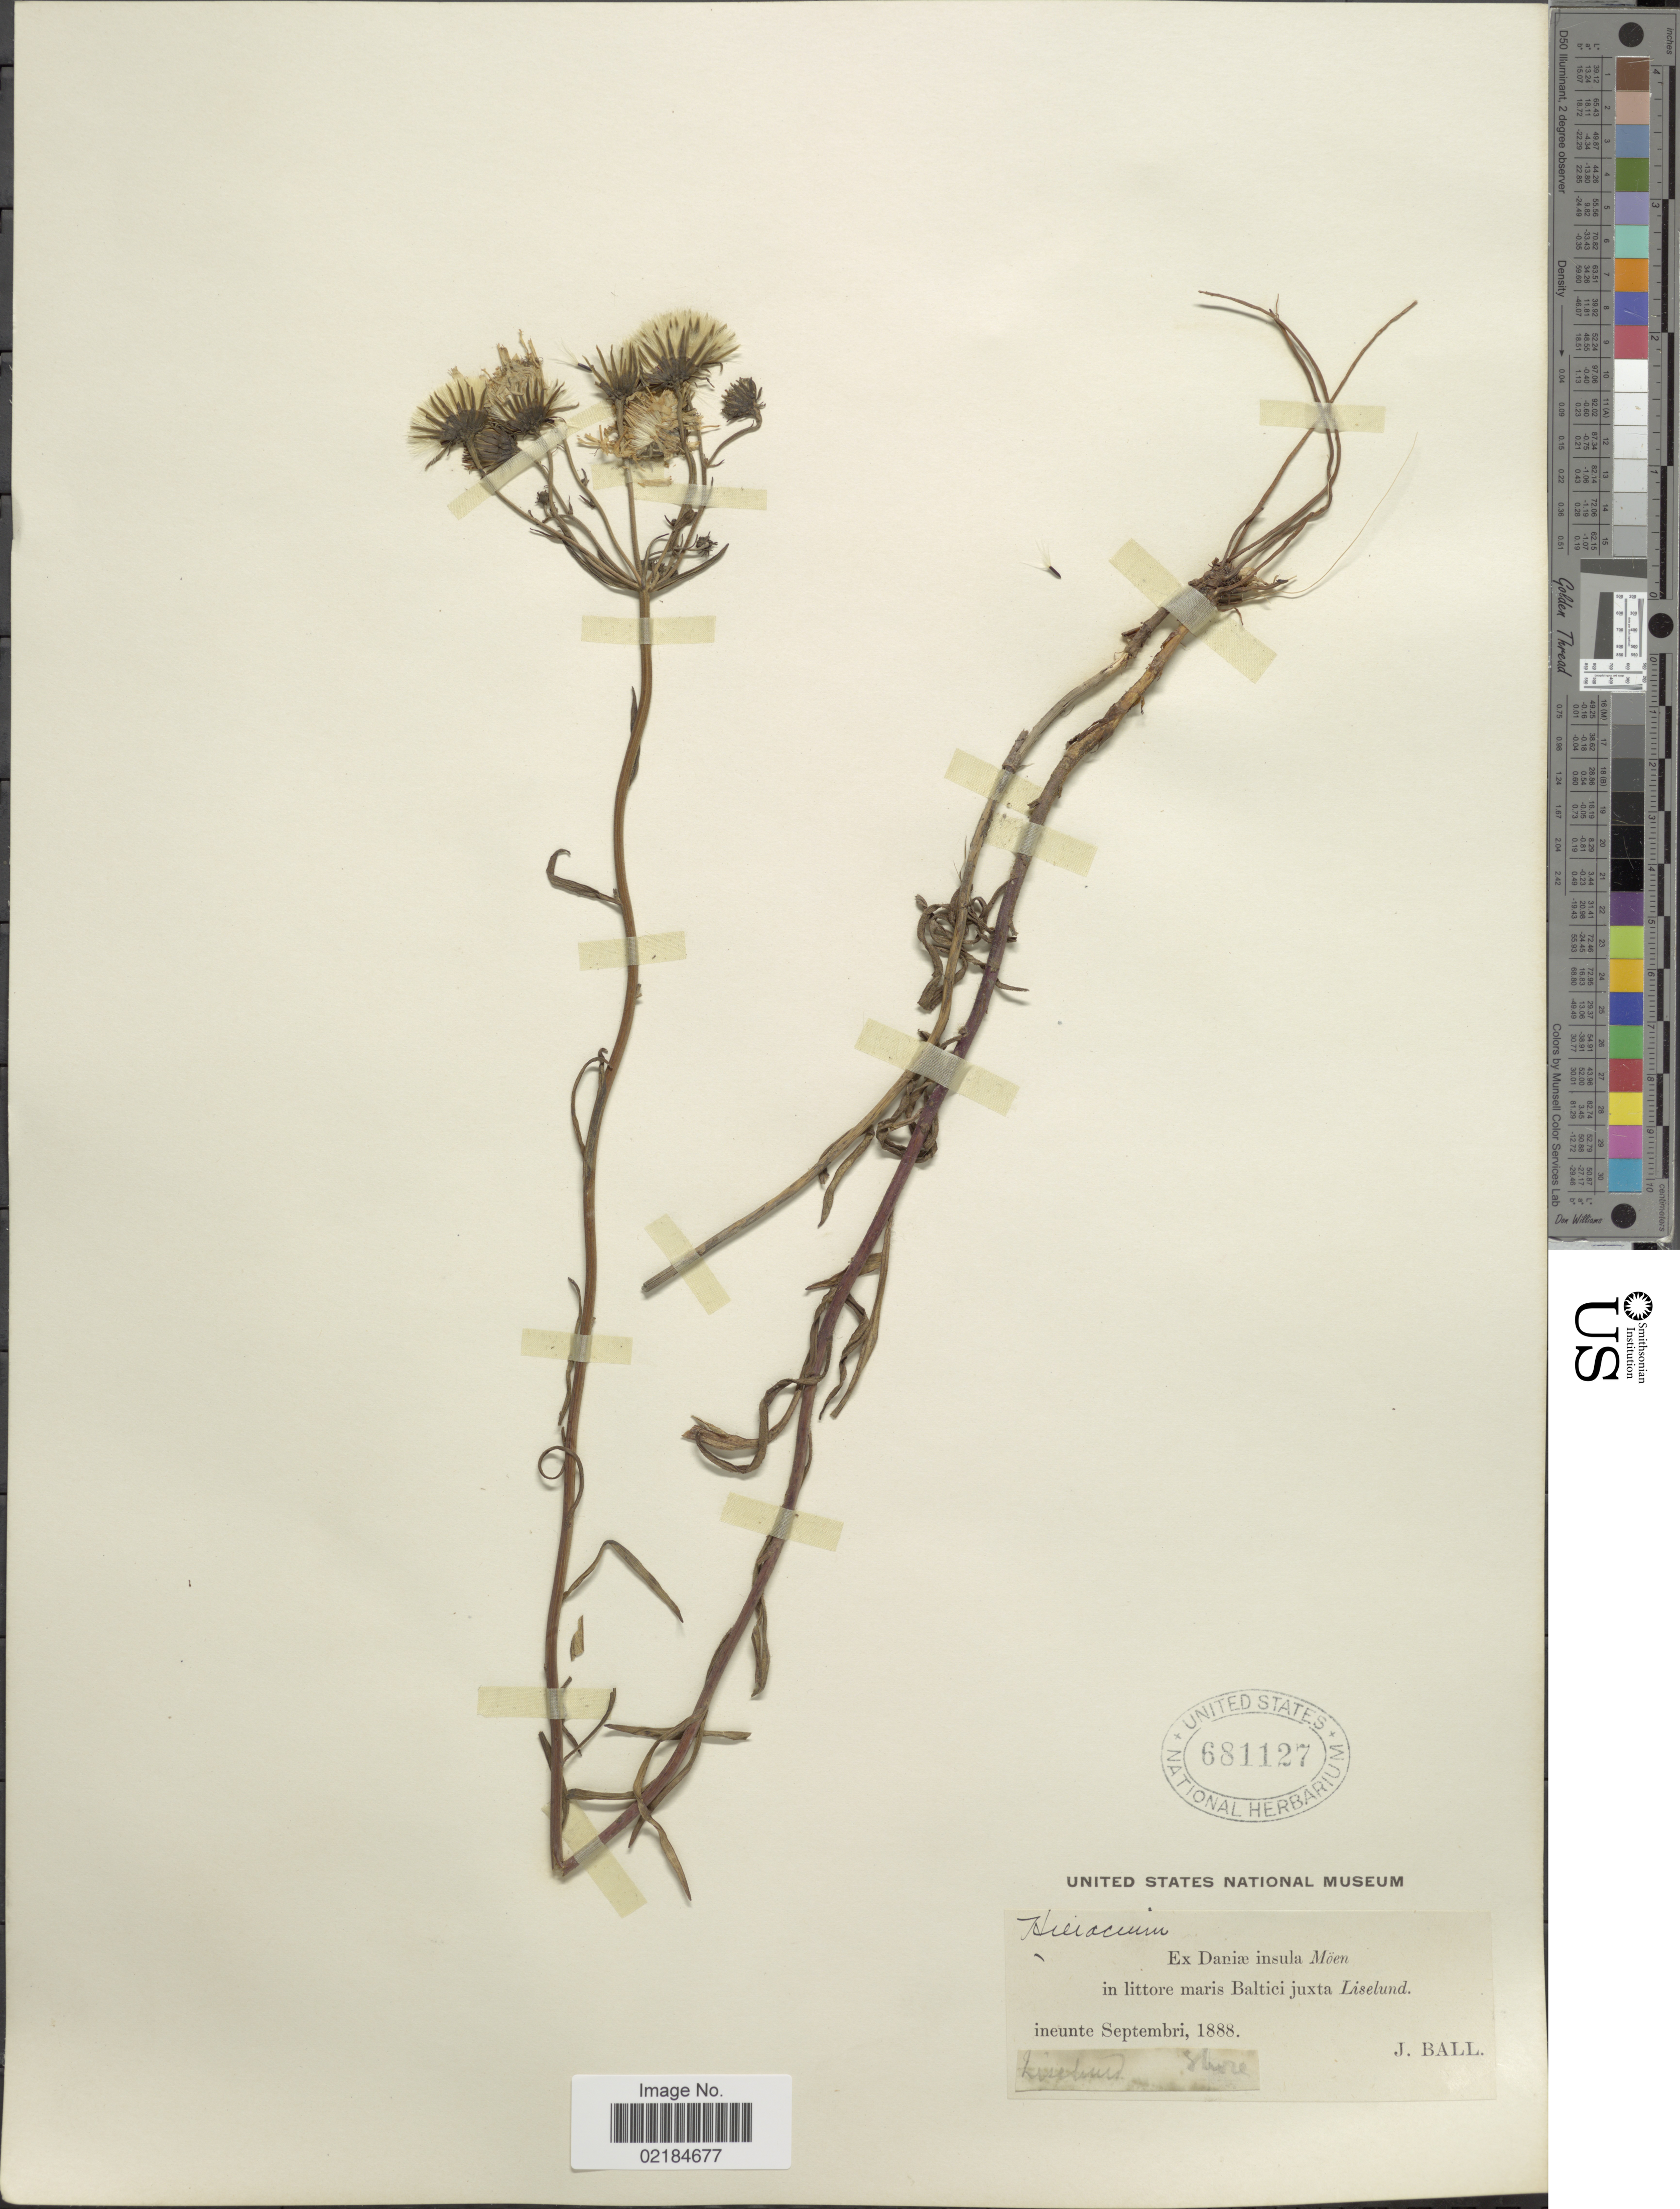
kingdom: Plantae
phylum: Tracheophyta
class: Magnoliopsida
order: Asterales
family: Asteraceae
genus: Hieracium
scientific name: Hieracium repandulare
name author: Druce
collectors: J. Ball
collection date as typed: ineunte Septembri, 188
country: Denmark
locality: Daniae insula Möen, in littore maris Baltici juxta Liselund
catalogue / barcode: US 681127